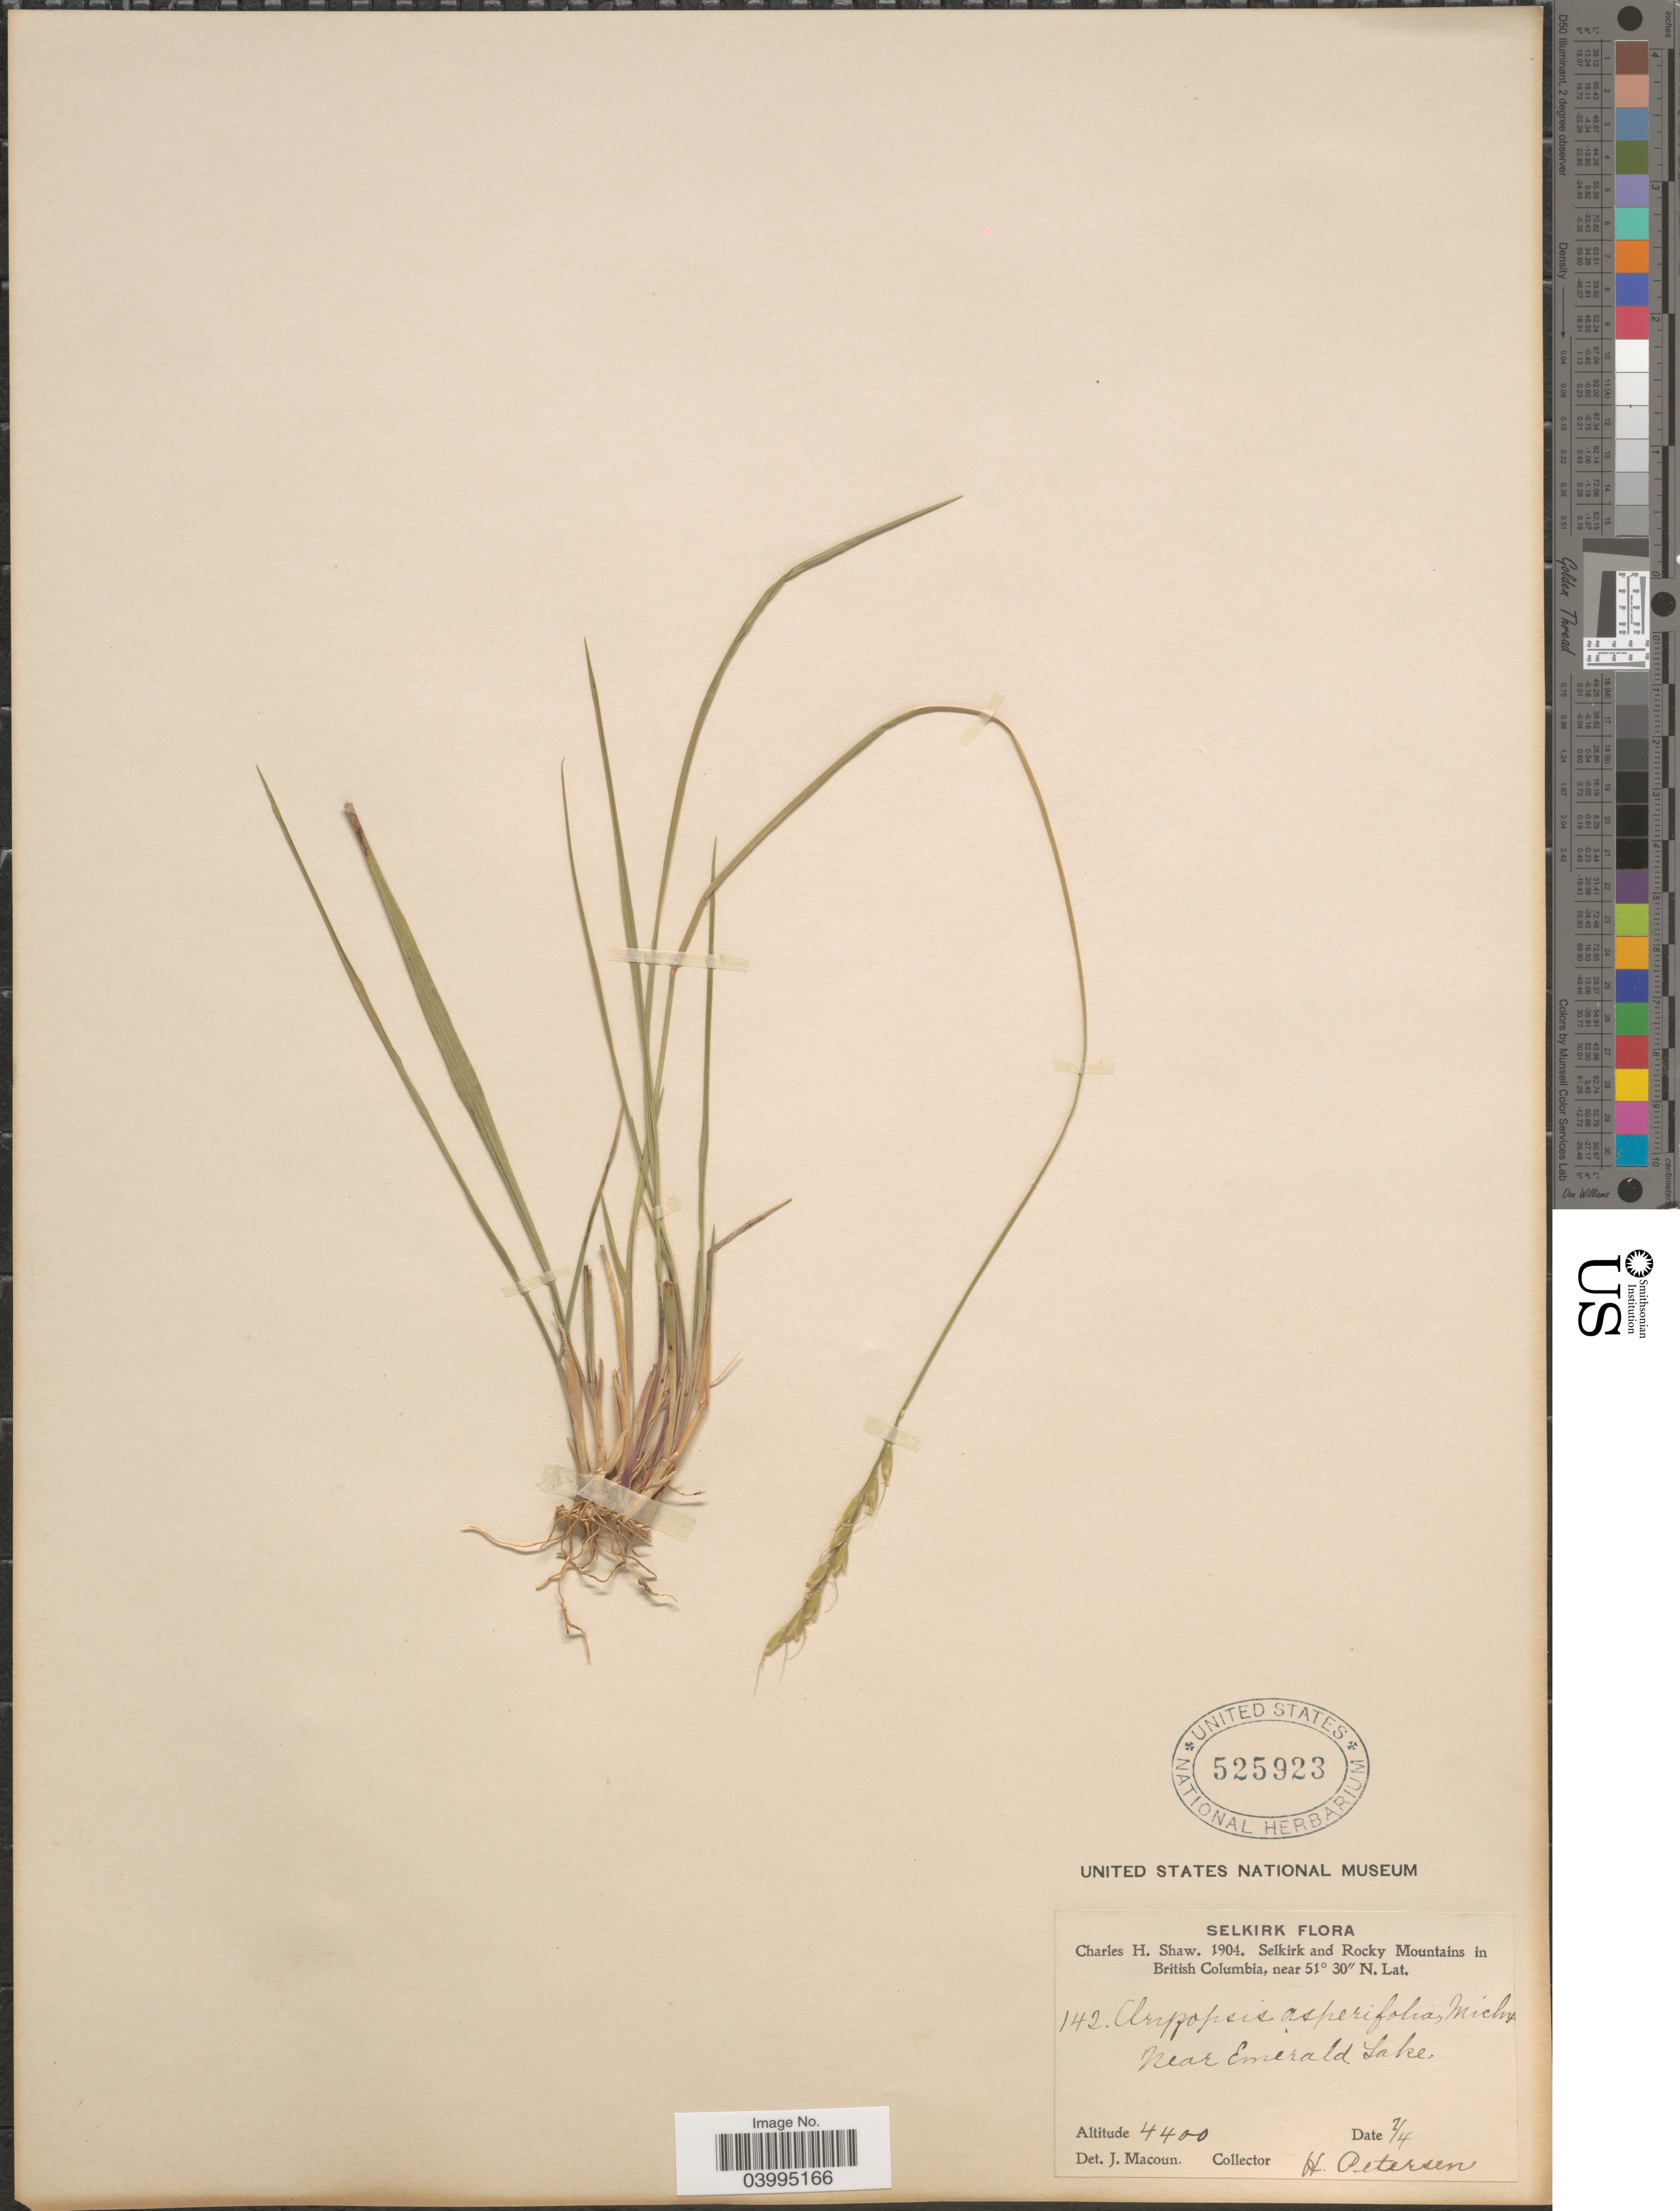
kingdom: Plantae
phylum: Tracheophyta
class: Liliopsida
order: Poales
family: Poaceae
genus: Oryzopsis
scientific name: Oryzopsis asperifolia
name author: Michx.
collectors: H. Petersen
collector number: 142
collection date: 1904-04-07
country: Canada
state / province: British Columbia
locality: Selkirk. Selkirk and Rocky Mountains in British Columbia. Near Emerald Lake.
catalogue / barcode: US 525923